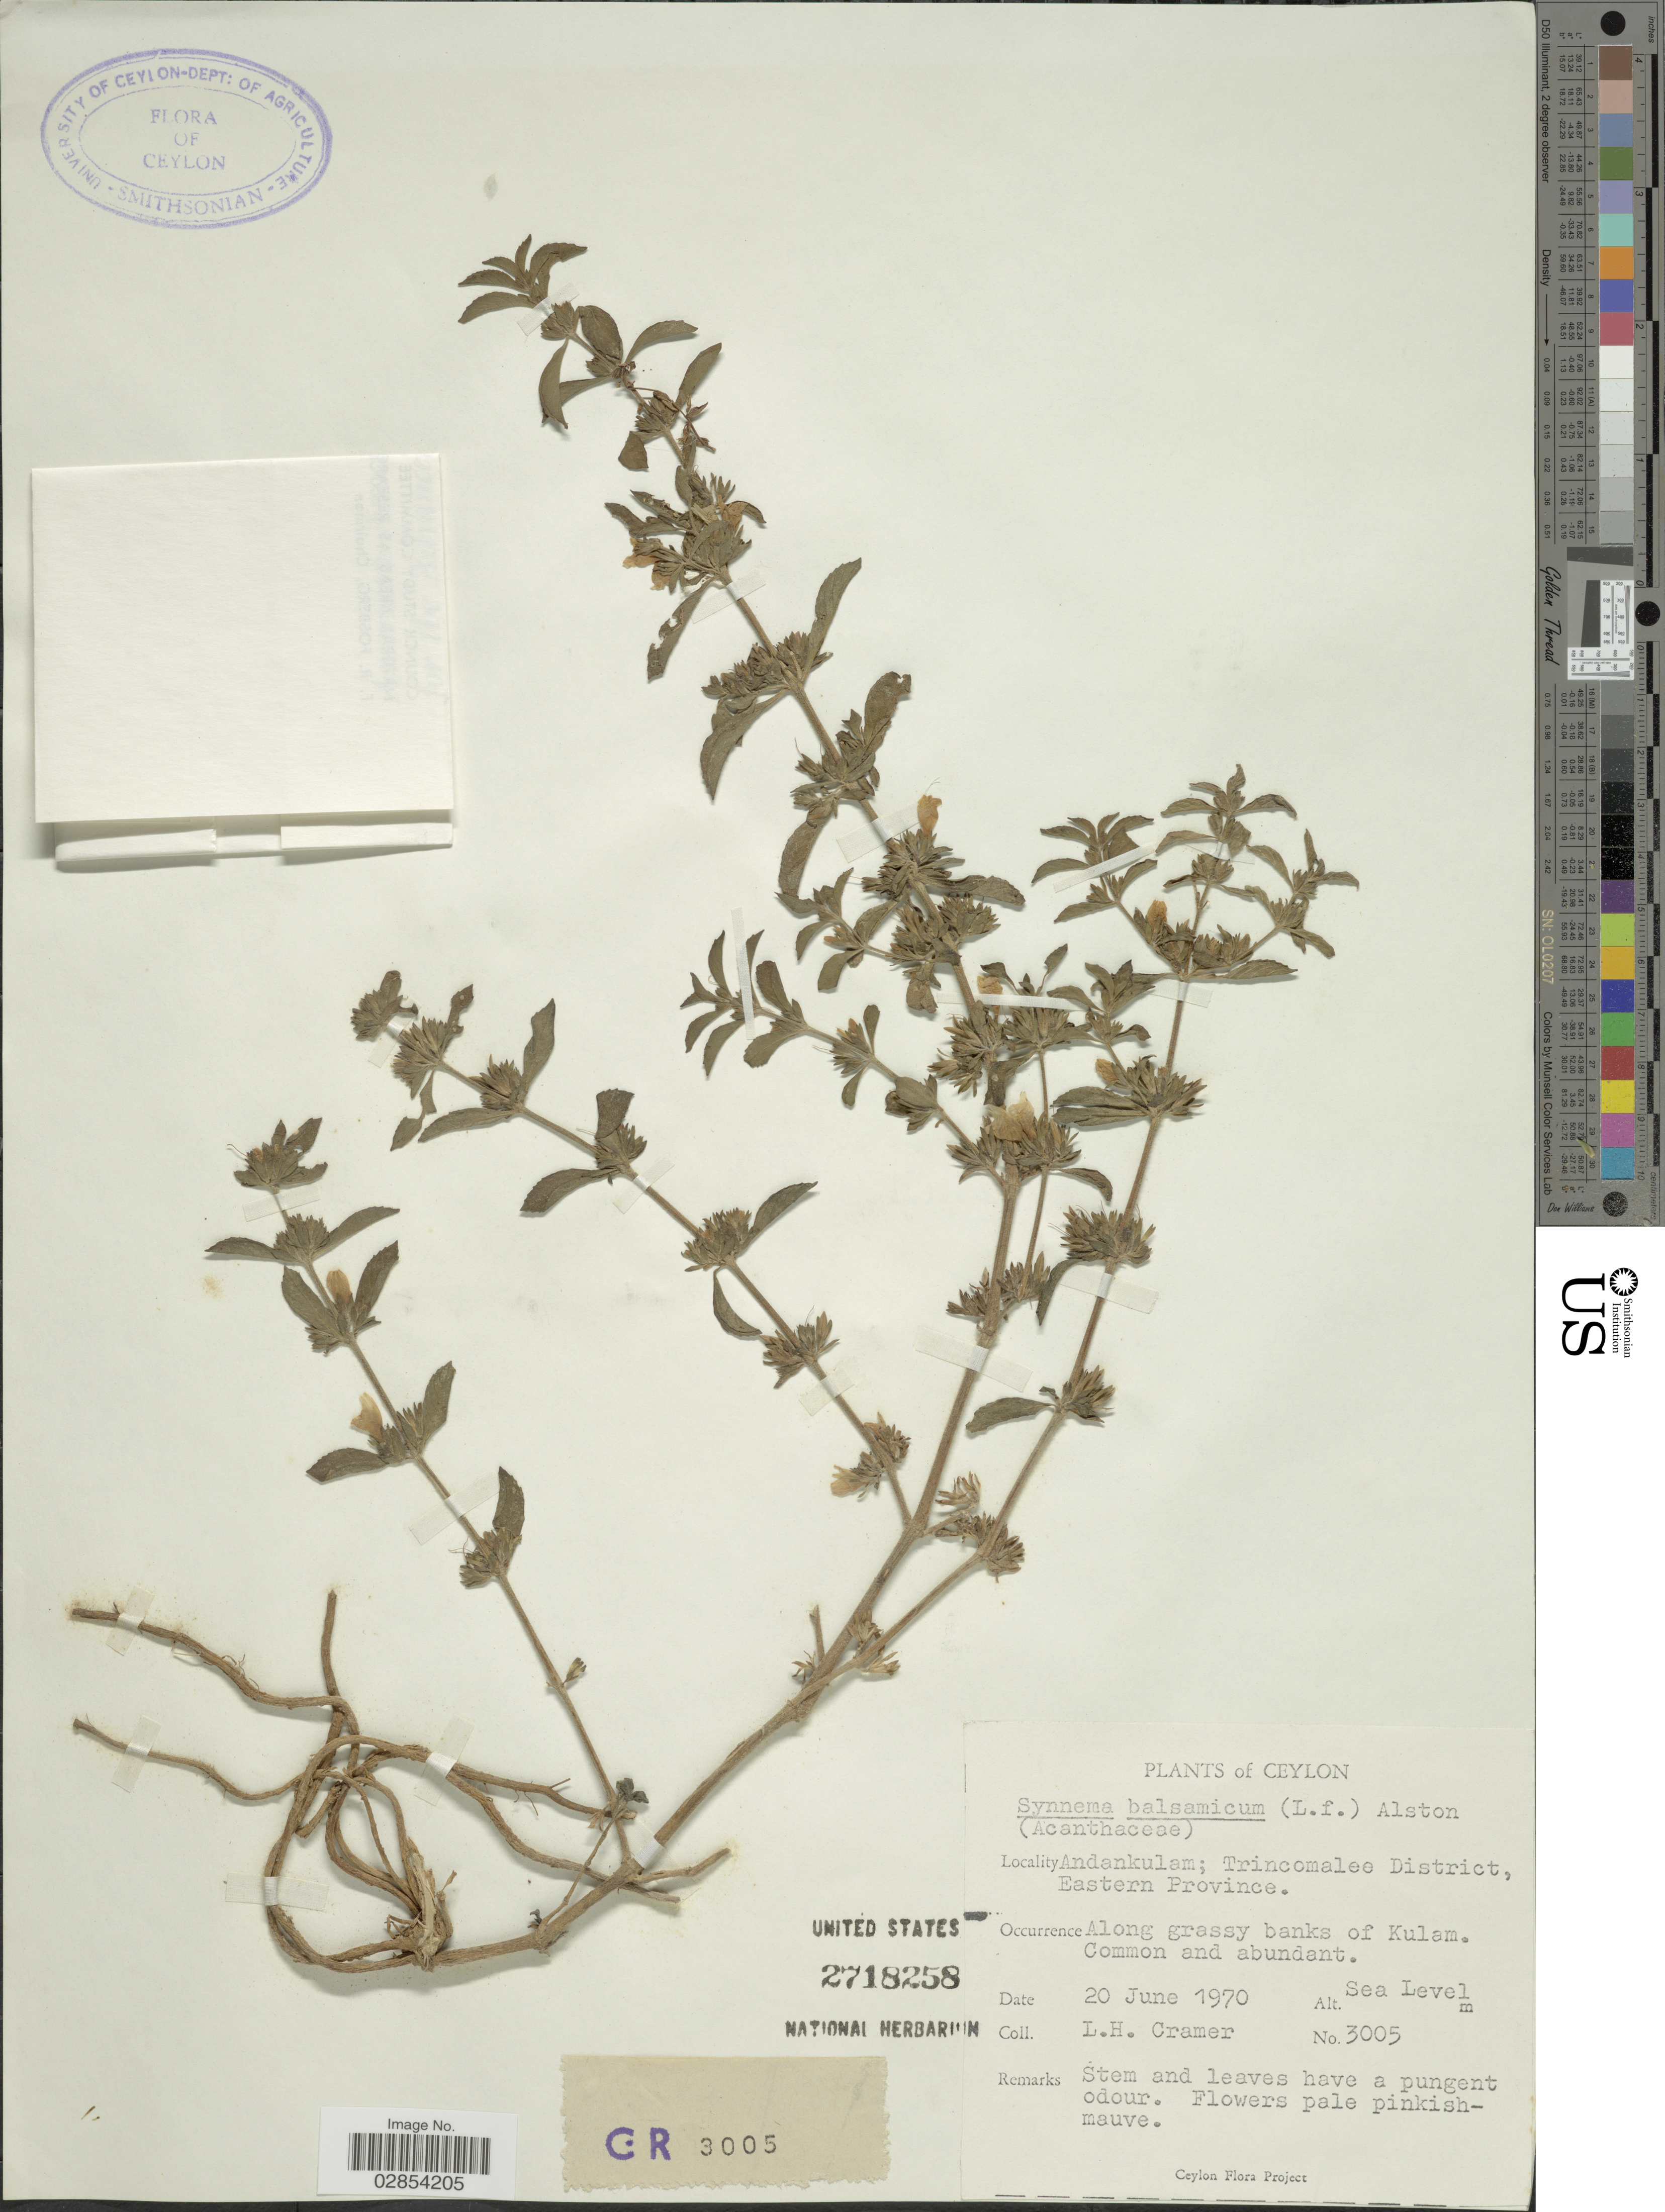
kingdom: Plantae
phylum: Tracheophyta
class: Magnoliopsida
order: Lamiales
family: Acanthaceae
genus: Hygrophila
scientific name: Hygrophila balsamica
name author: Raf.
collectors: L. H. Cramer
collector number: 3005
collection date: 1970-06-20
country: Sri Lanka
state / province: Eastern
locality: Ceylon. Andankulam; Trincomalee District. Along grassy banks of Kulam.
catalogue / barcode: US 2718258